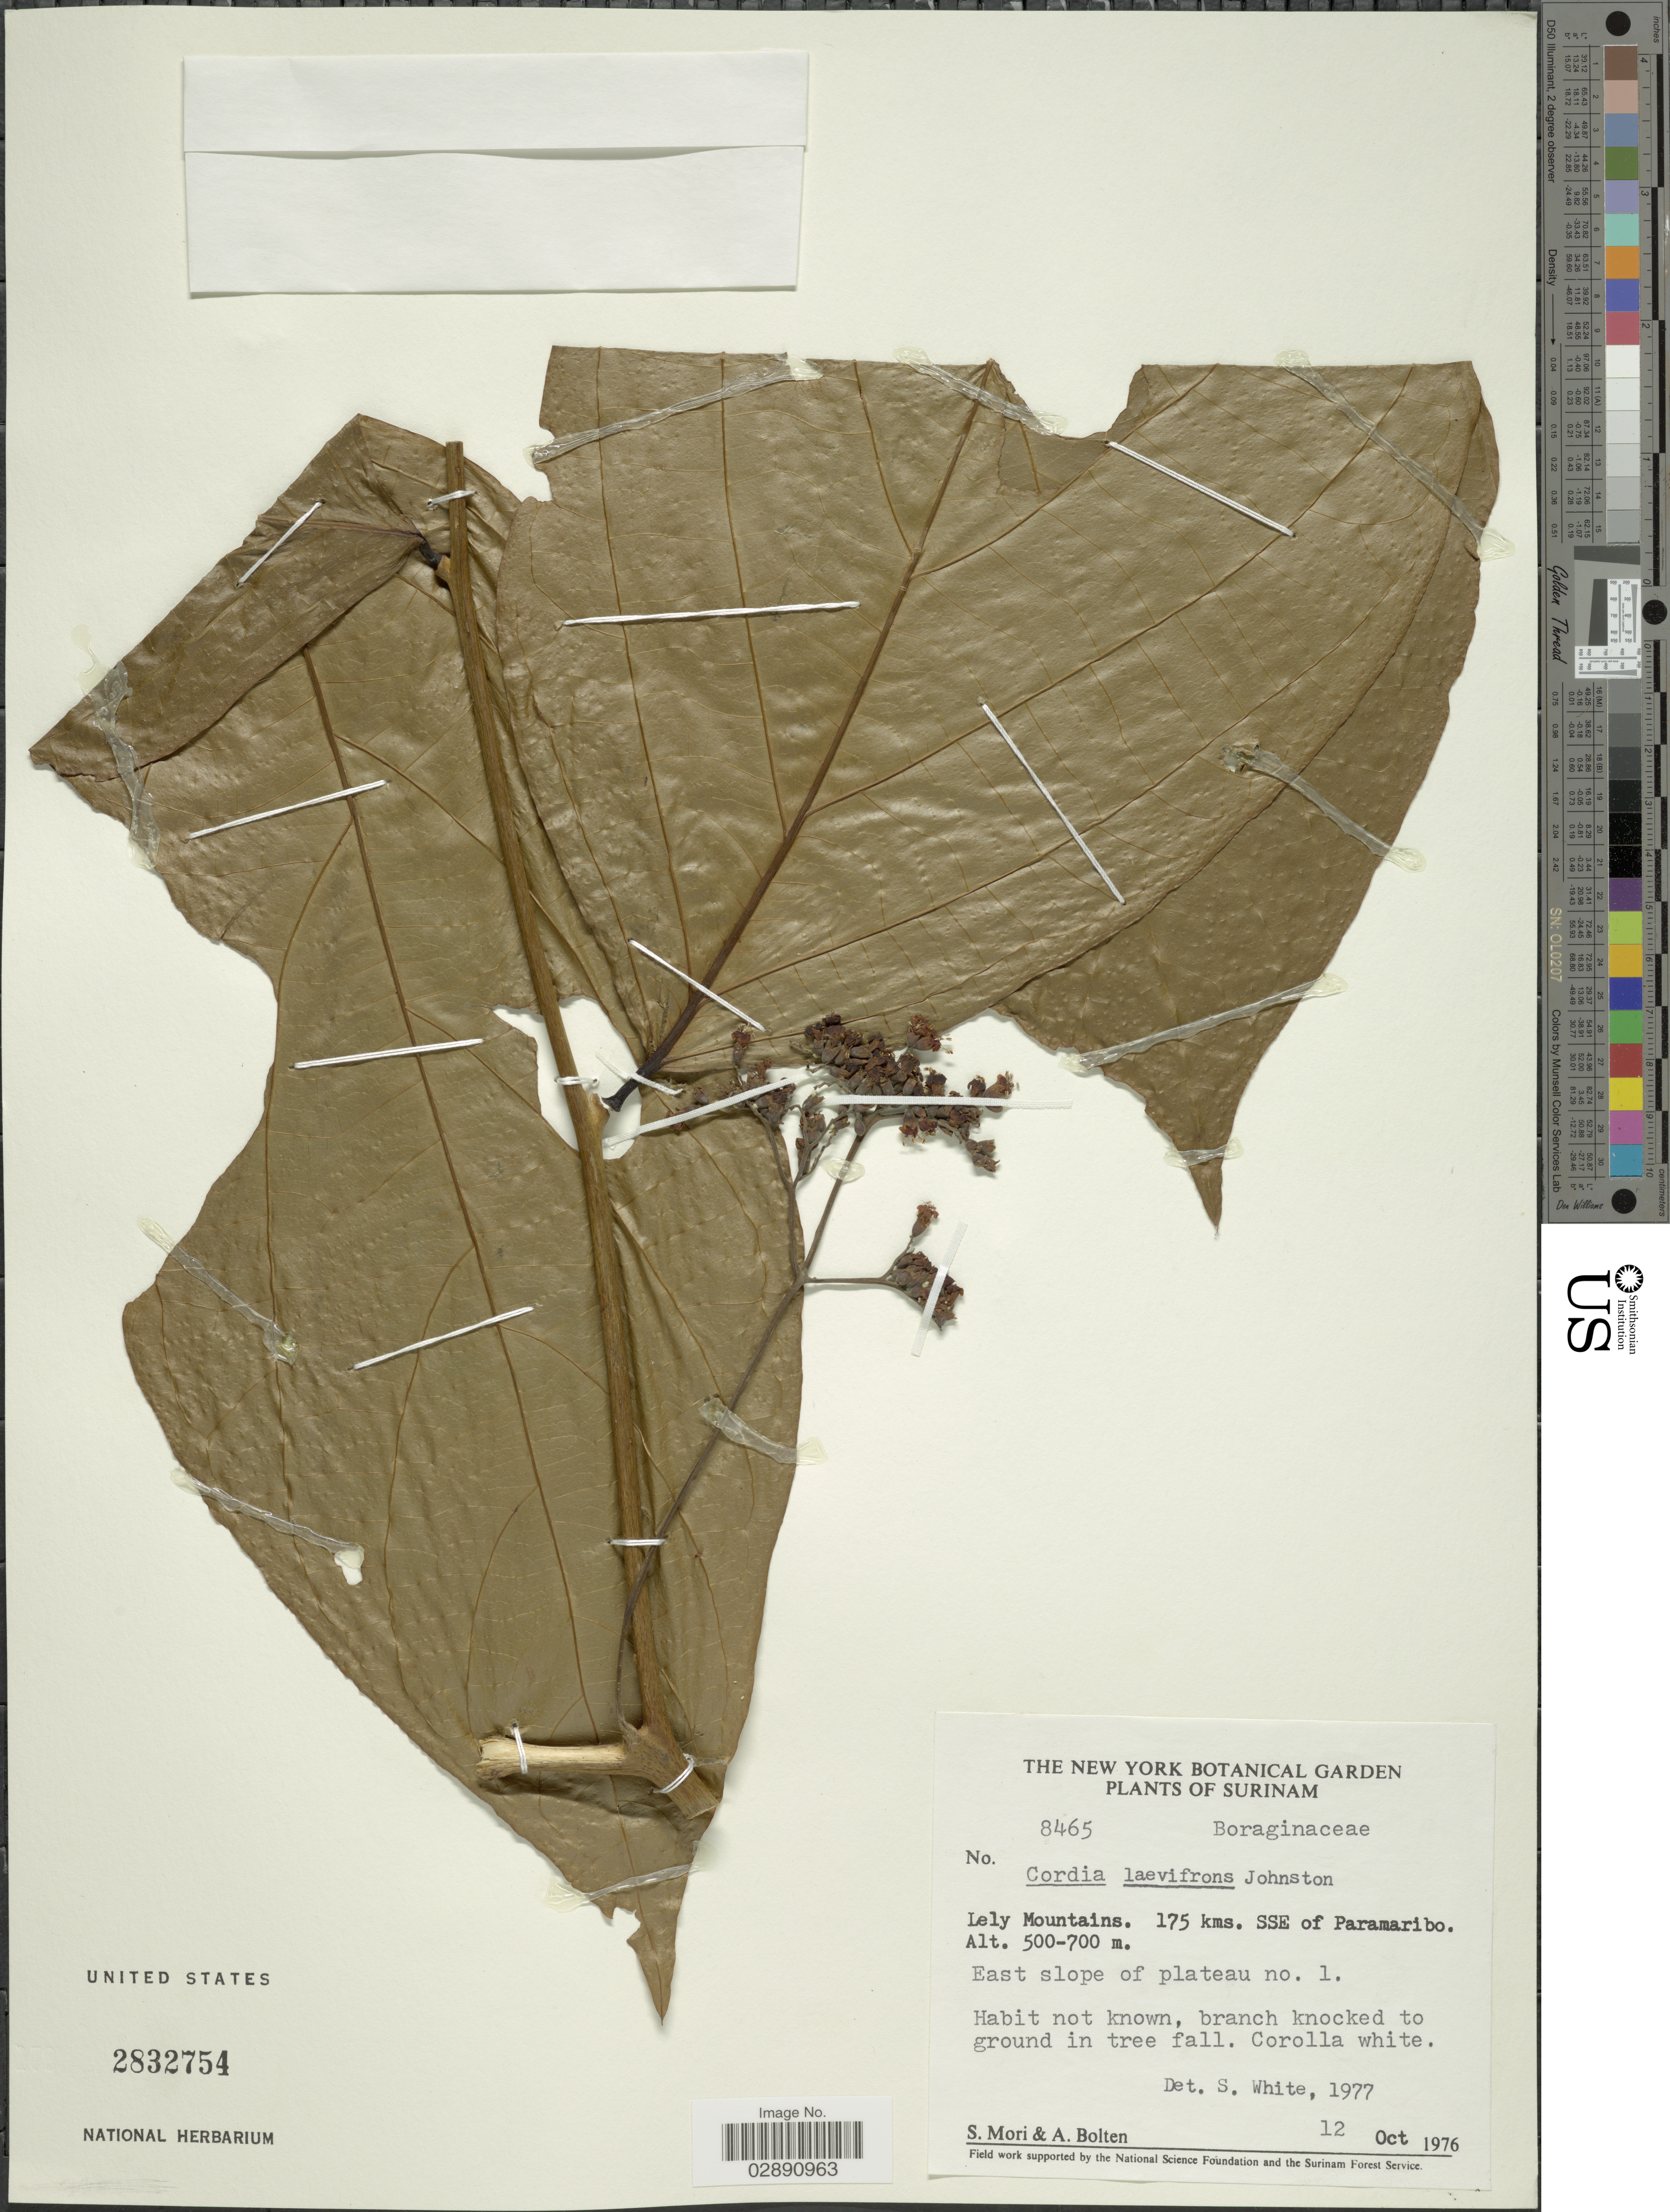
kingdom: Plantae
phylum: Tracheophyta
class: Magnoliopsida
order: Boraginales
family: Cordiaceae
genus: Cordia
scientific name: Cordia laevifrons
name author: I.M. Johnst.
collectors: S. Mori & A. Bolten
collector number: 8465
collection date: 1976-10-12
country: Suriname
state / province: Paramaribo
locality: Lely Mountains. 175 kms. SSE of Paramaribo. East slope of plateau no. 1.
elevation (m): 500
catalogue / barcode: US 2832754